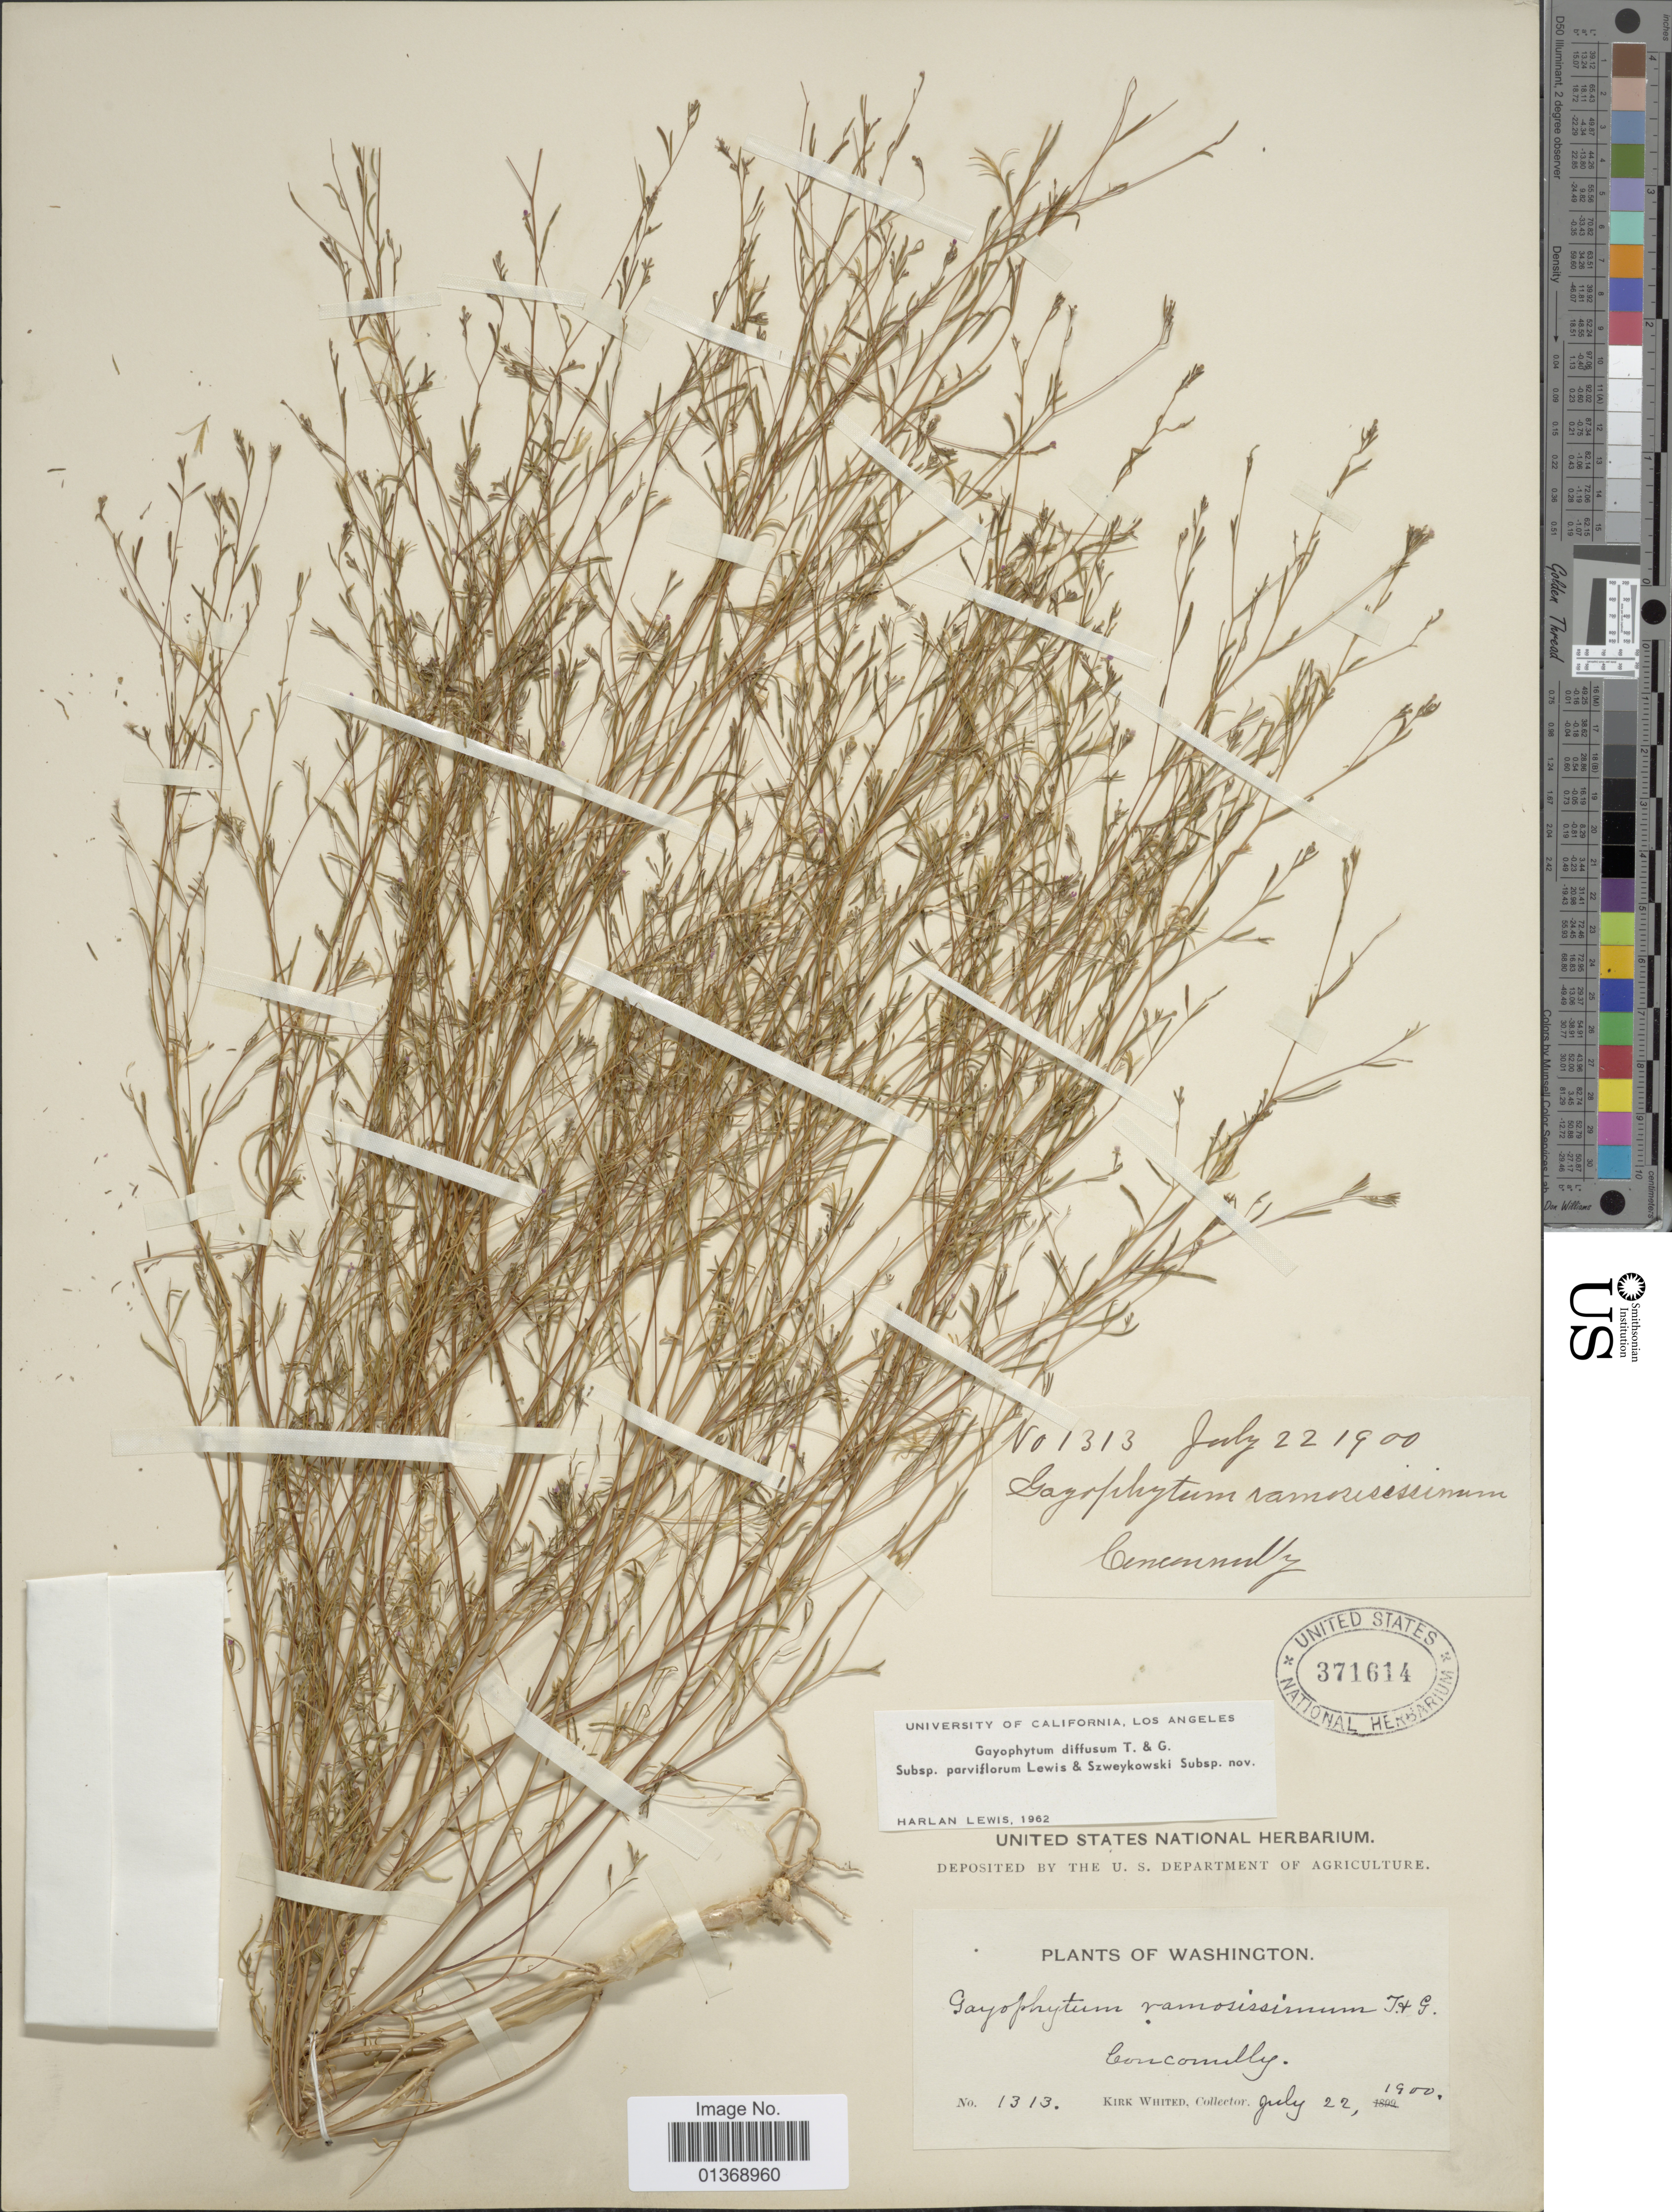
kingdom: Plantae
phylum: Tracheophyta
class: Magnoliopsida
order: Myrtales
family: Onagraceae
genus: Gayophytum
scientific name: Gayophytum diffusum subsp. parviflorum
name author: F. H. Lewis & Szweyk.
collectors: K. Whited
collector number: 1313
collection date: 1900-07-22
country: United States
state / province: Washington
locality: Conconully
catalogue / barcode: US 371614